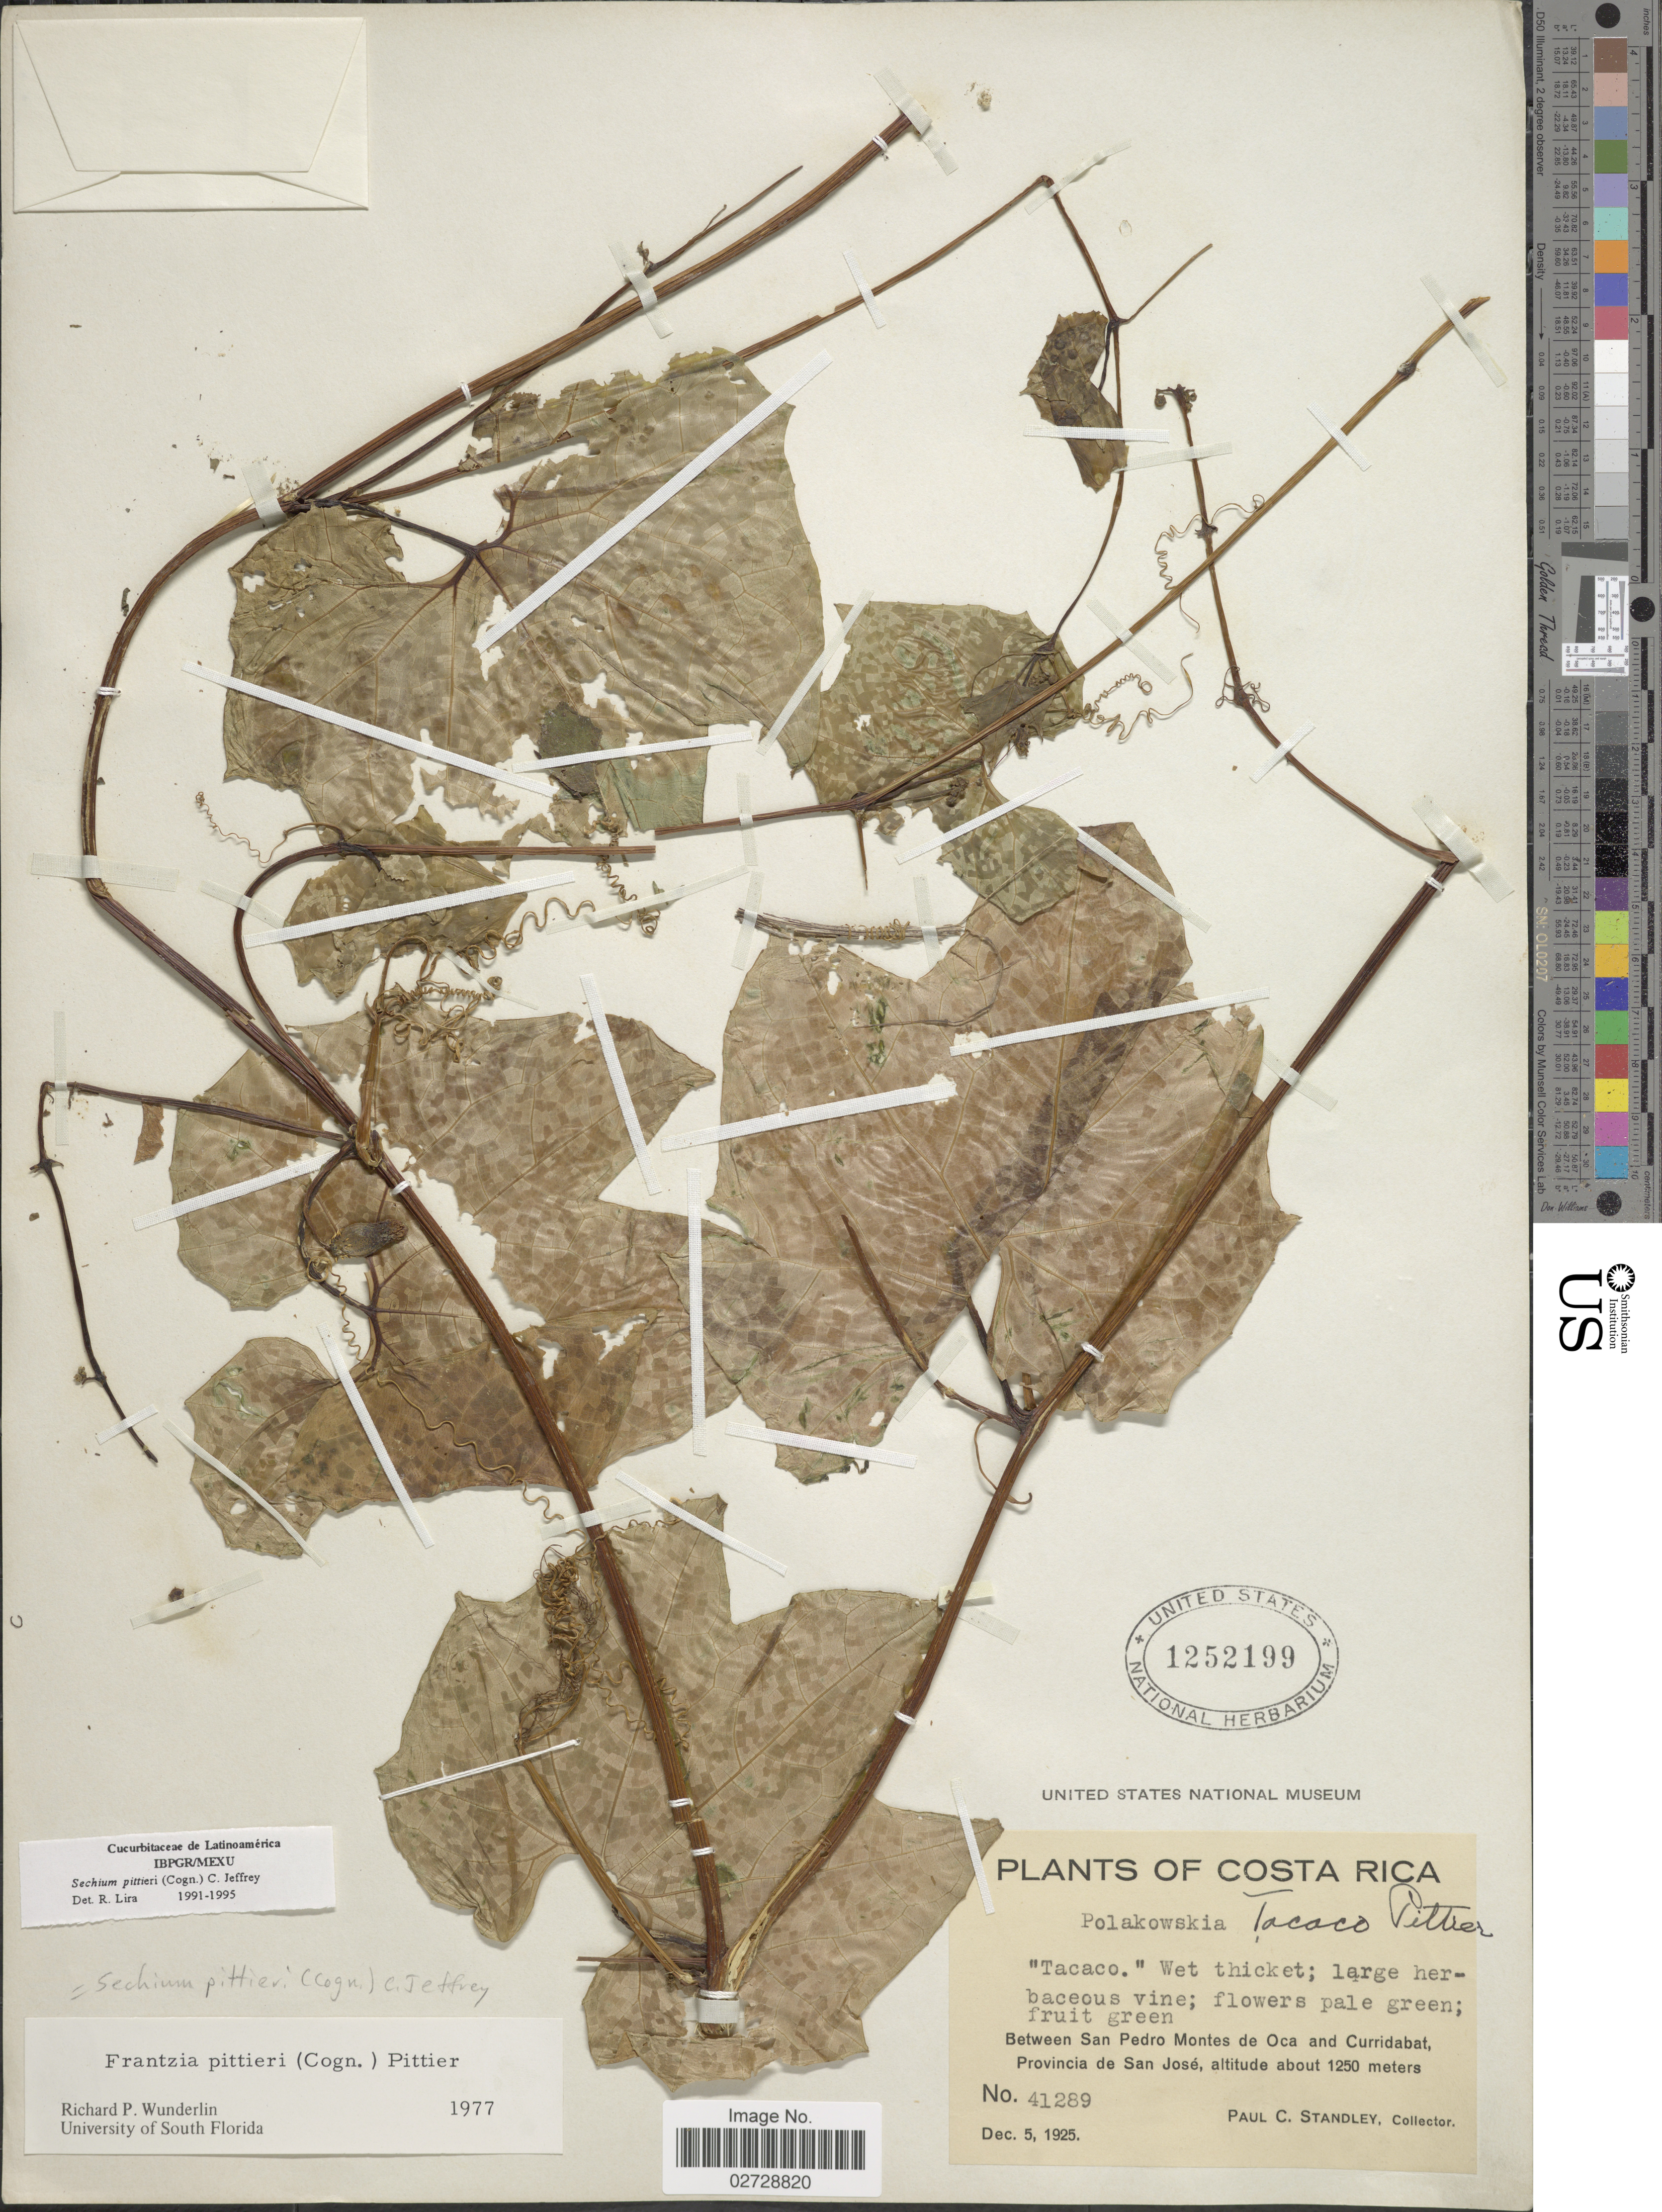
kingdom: Plantae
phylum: Tracheophyta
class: Magnoliopsida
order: Cucurbitales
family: Cucurbitaceae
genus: Sechium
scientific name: Sechium pittieri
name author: (Cogn.) C. Jeffrey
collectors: P. C. Standley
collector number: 41289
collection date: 1925-12-05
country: Costa Rica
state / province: San José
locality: Between San Pedro Montes de Oca and Curridabat.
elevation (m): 1250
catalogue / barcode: US 1252199